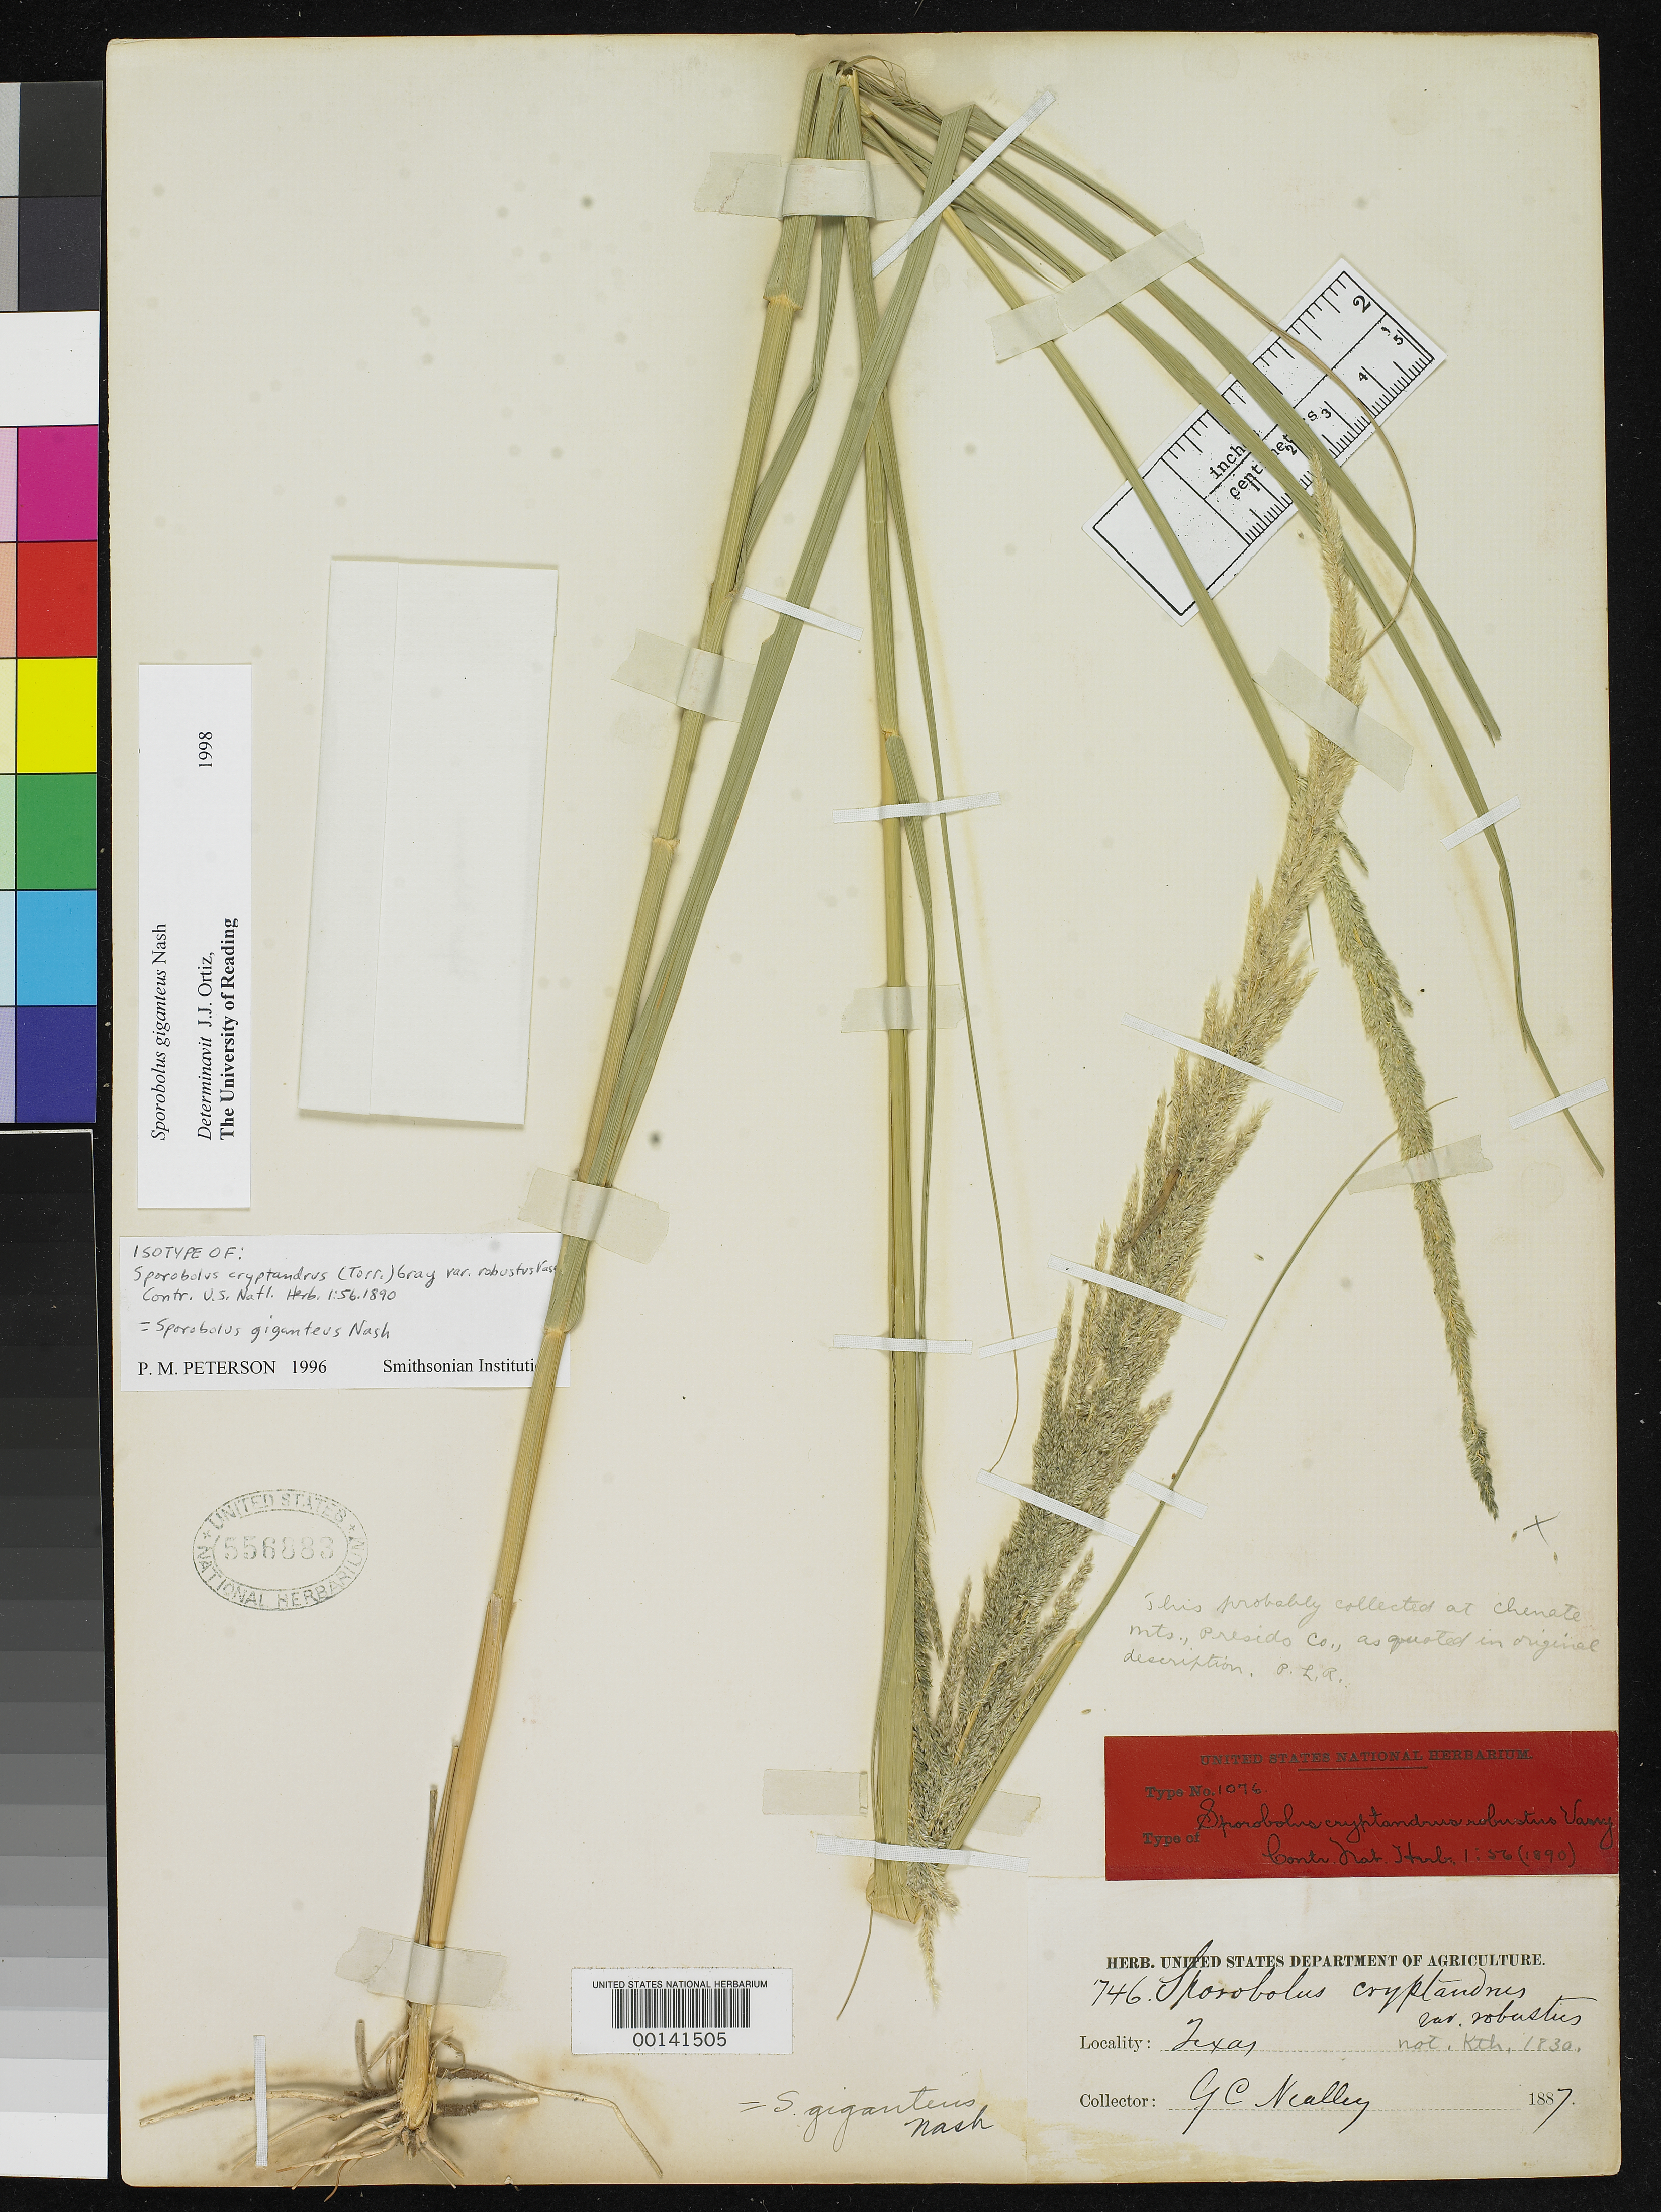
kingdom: Plantae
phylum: Tracheophyta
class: Liliopsida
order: Poales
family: Poaceae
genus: Sporobolus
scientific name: Sporobolus cryptandrus var. robustus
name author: Vasey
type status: Holotype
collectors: G. C. Nealley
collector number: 746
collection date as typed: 1887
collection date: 1887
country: United States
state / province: Texas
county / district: Presidio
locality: Chenate [Chinati] Mountains.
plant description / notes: Annotated as isotype by P.M. Peterson (1996) but this sheet is almost certainly the holotype of Sporobolus cryptandrus var. robustus Vasey.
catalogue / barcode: US 556883